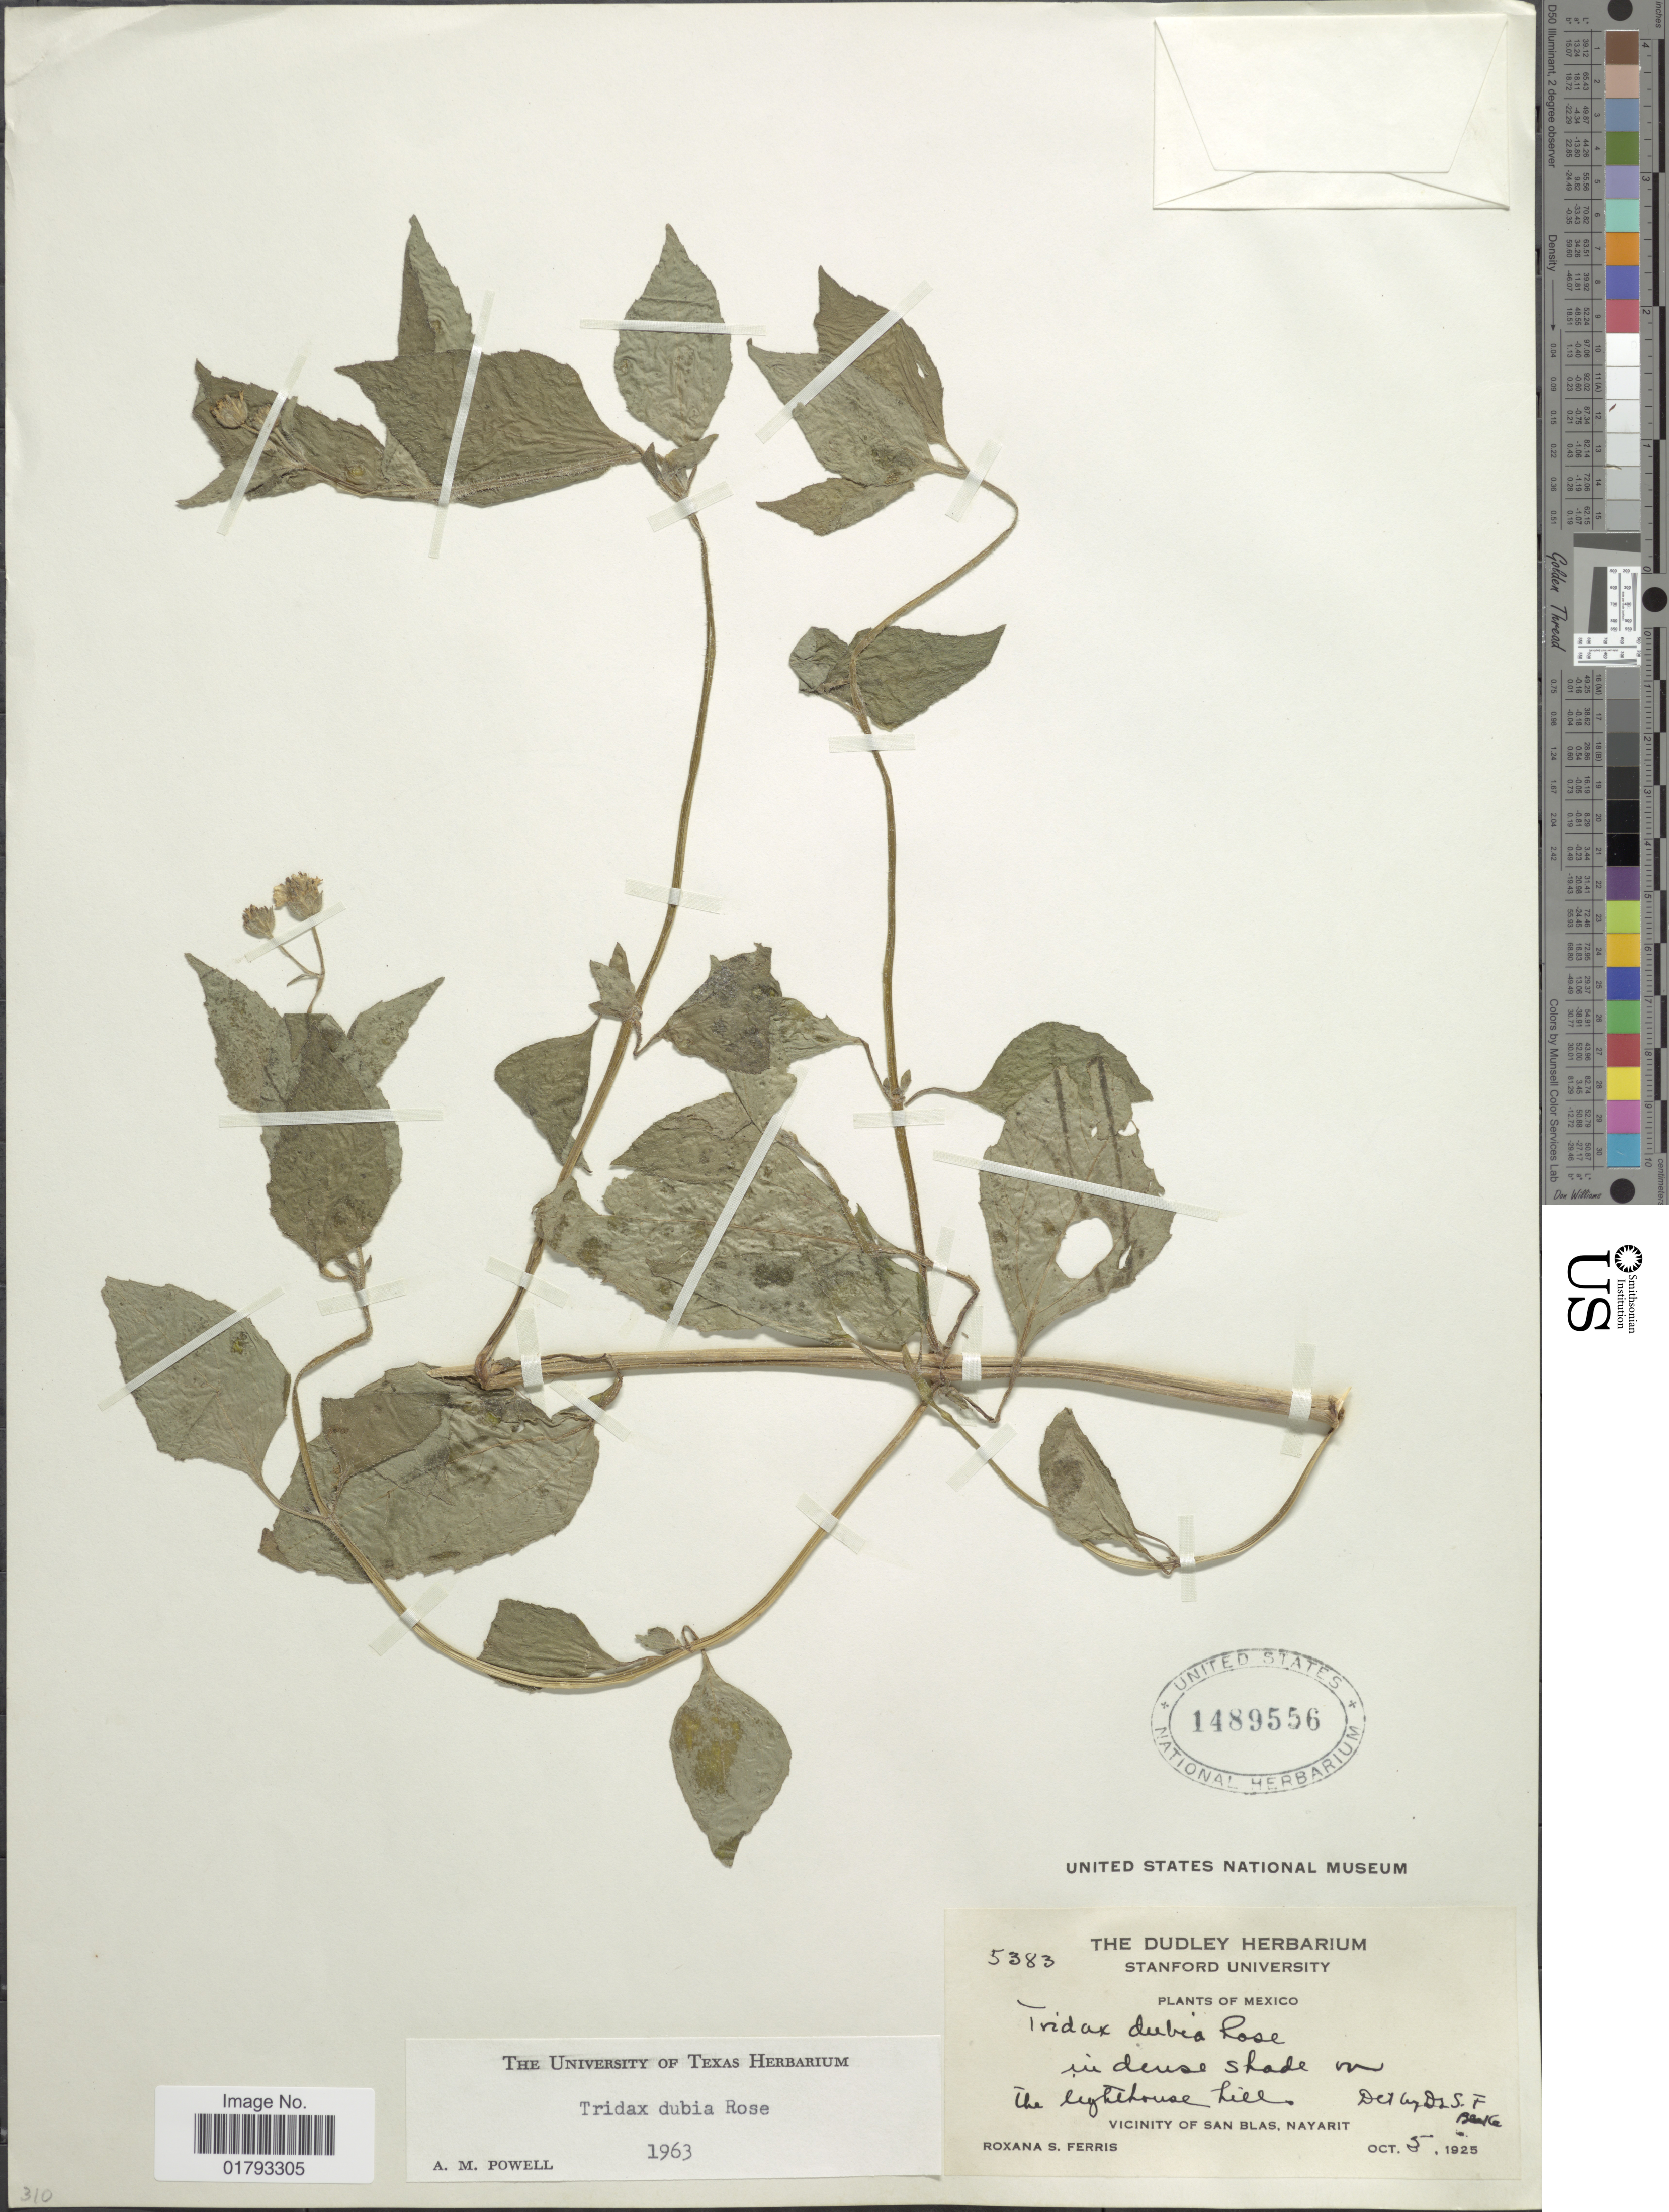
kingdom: Plantae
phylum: Tracheophyta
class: Magnoliopsida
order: Asterales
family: Asteraceae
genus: Tridax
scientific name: Tridax dubia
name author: Rose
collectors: R. S. Ferris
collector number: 5383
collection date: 1925-10-05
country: Mexico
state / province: Nayarit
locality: In the light house hill, Vicinity of San Blas. Nayarit.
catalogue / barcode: US 1489556